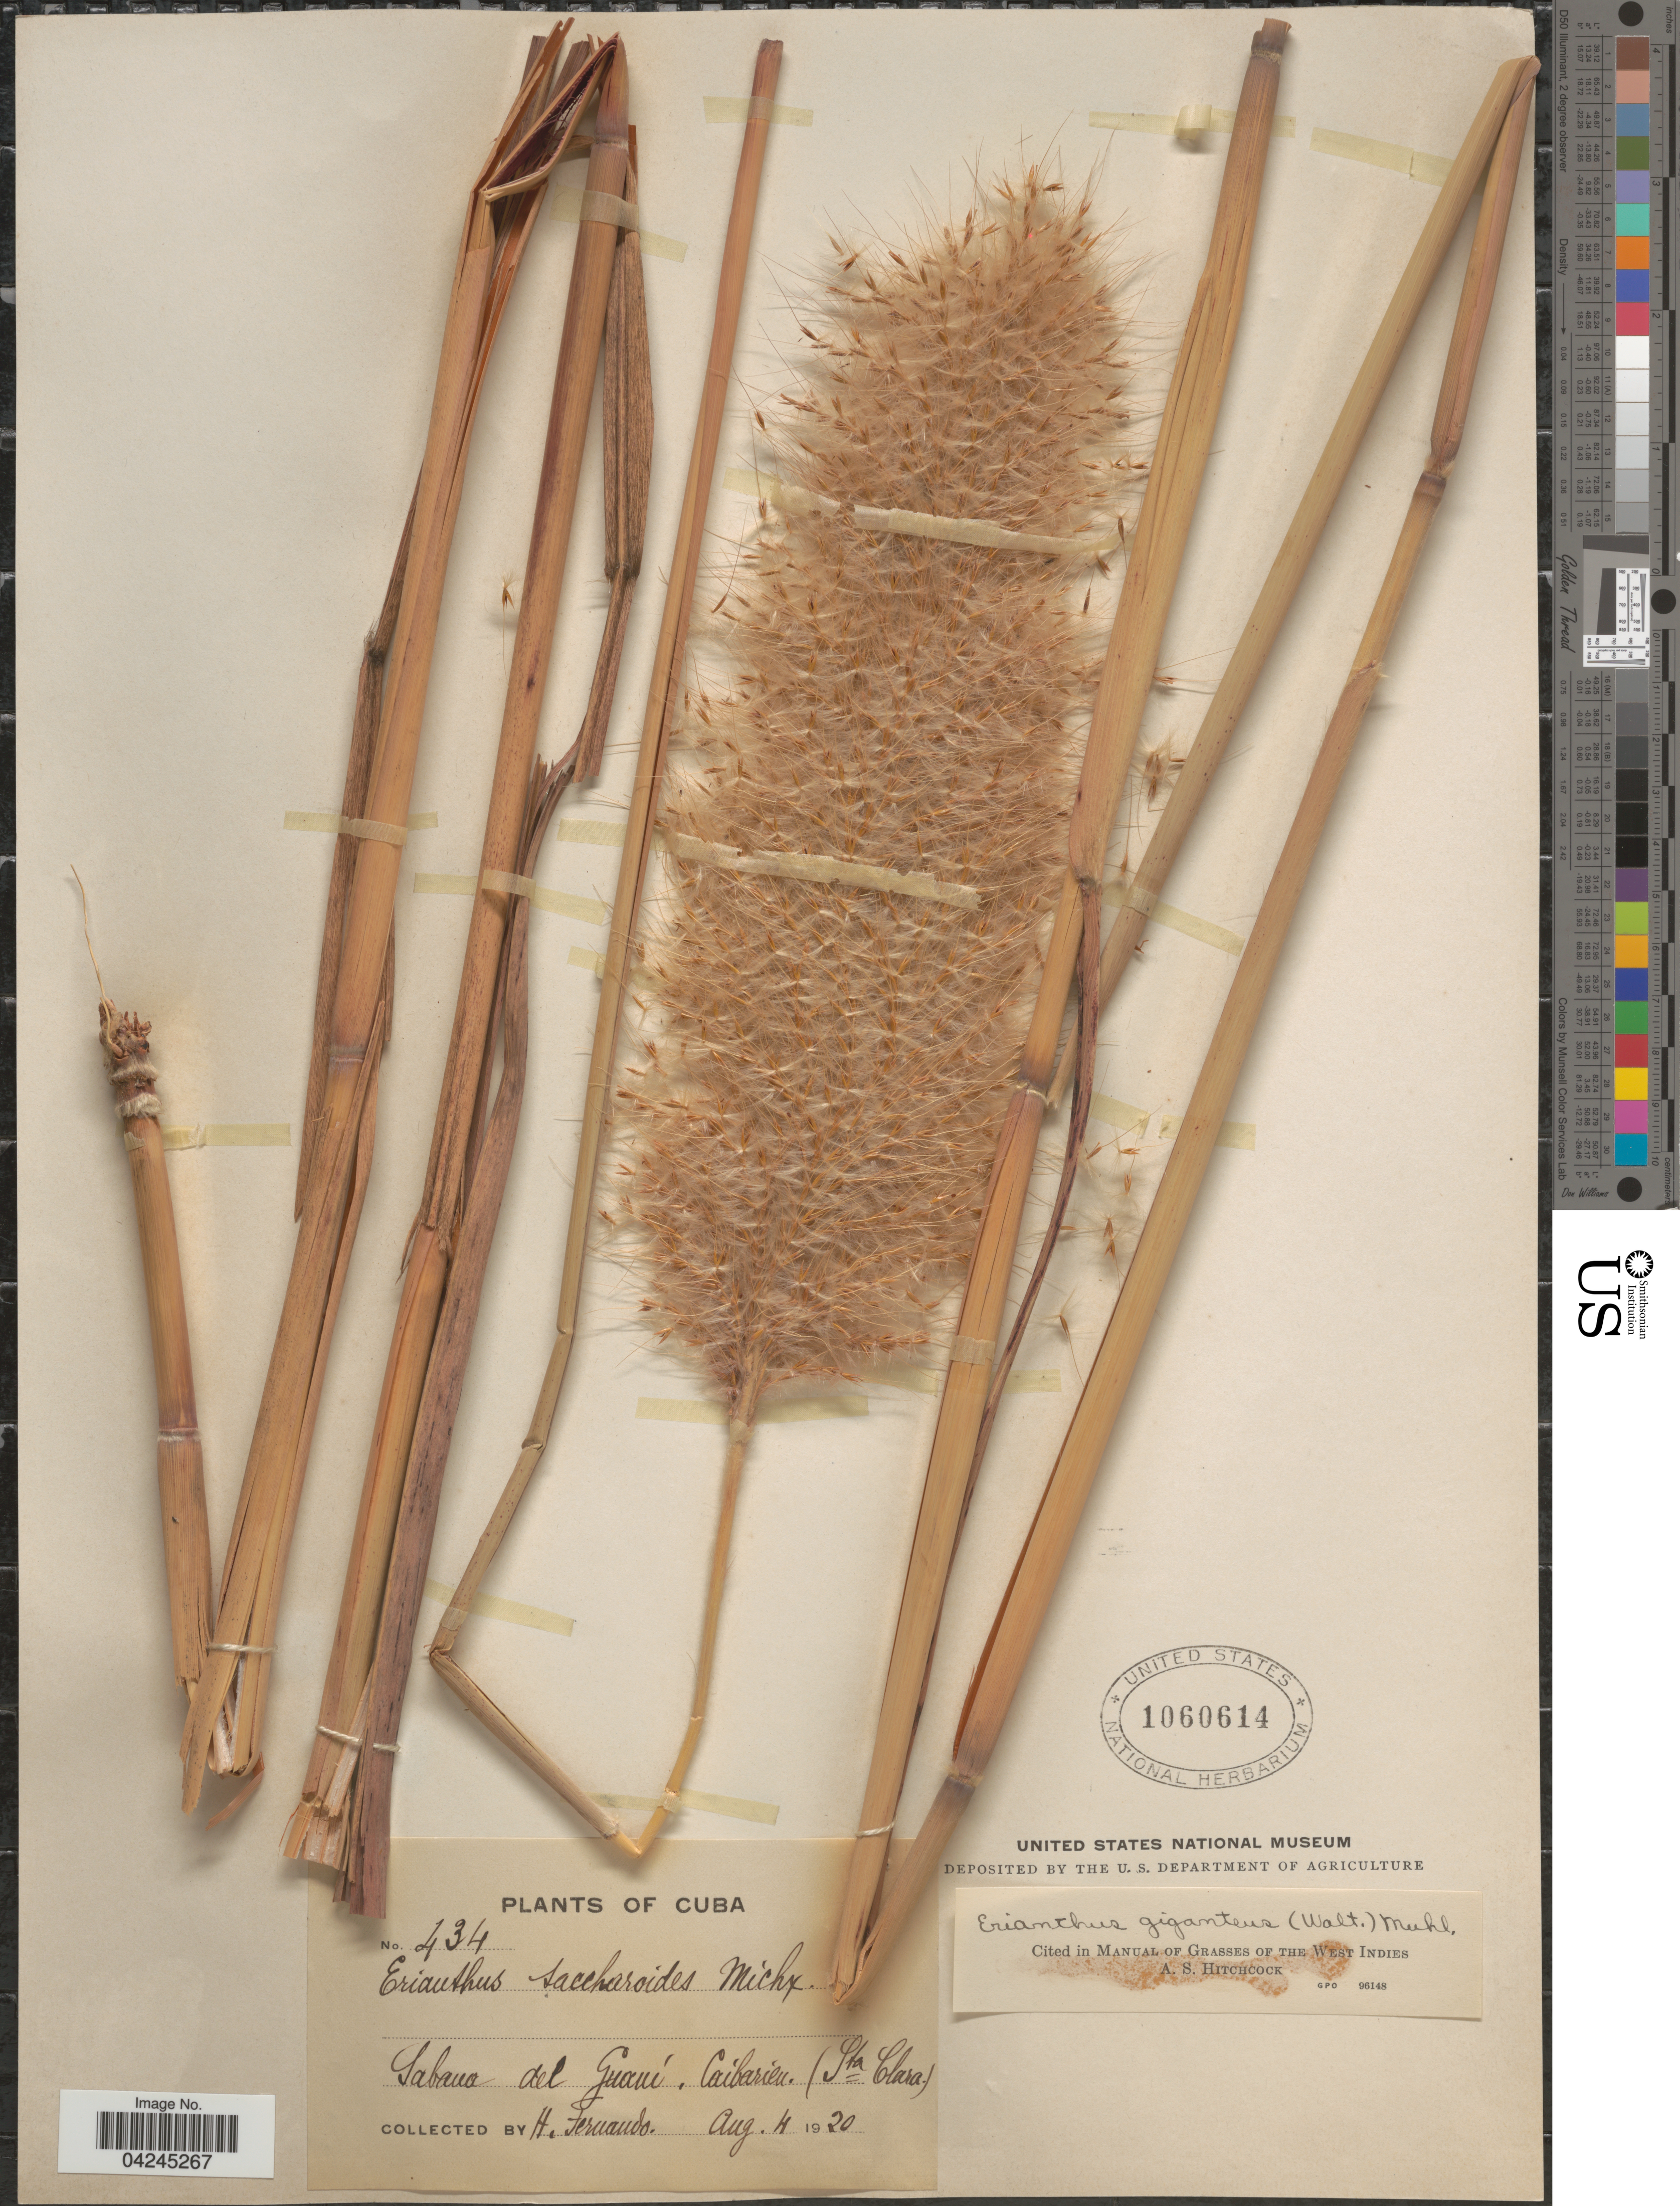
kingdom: Plantae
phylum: Tracheophyta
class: Liliopsida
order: Poales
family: Poaceae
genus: Erianthus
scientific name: Erianthus giganteus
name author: (Walter) P. Beauv.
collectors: H. Fernando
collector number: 434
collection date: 1920-08-04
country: Cuba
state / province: Las Villas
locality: Sabana del Guaní, Caibarien. (Sta. Clara).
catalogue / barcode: US 1060614